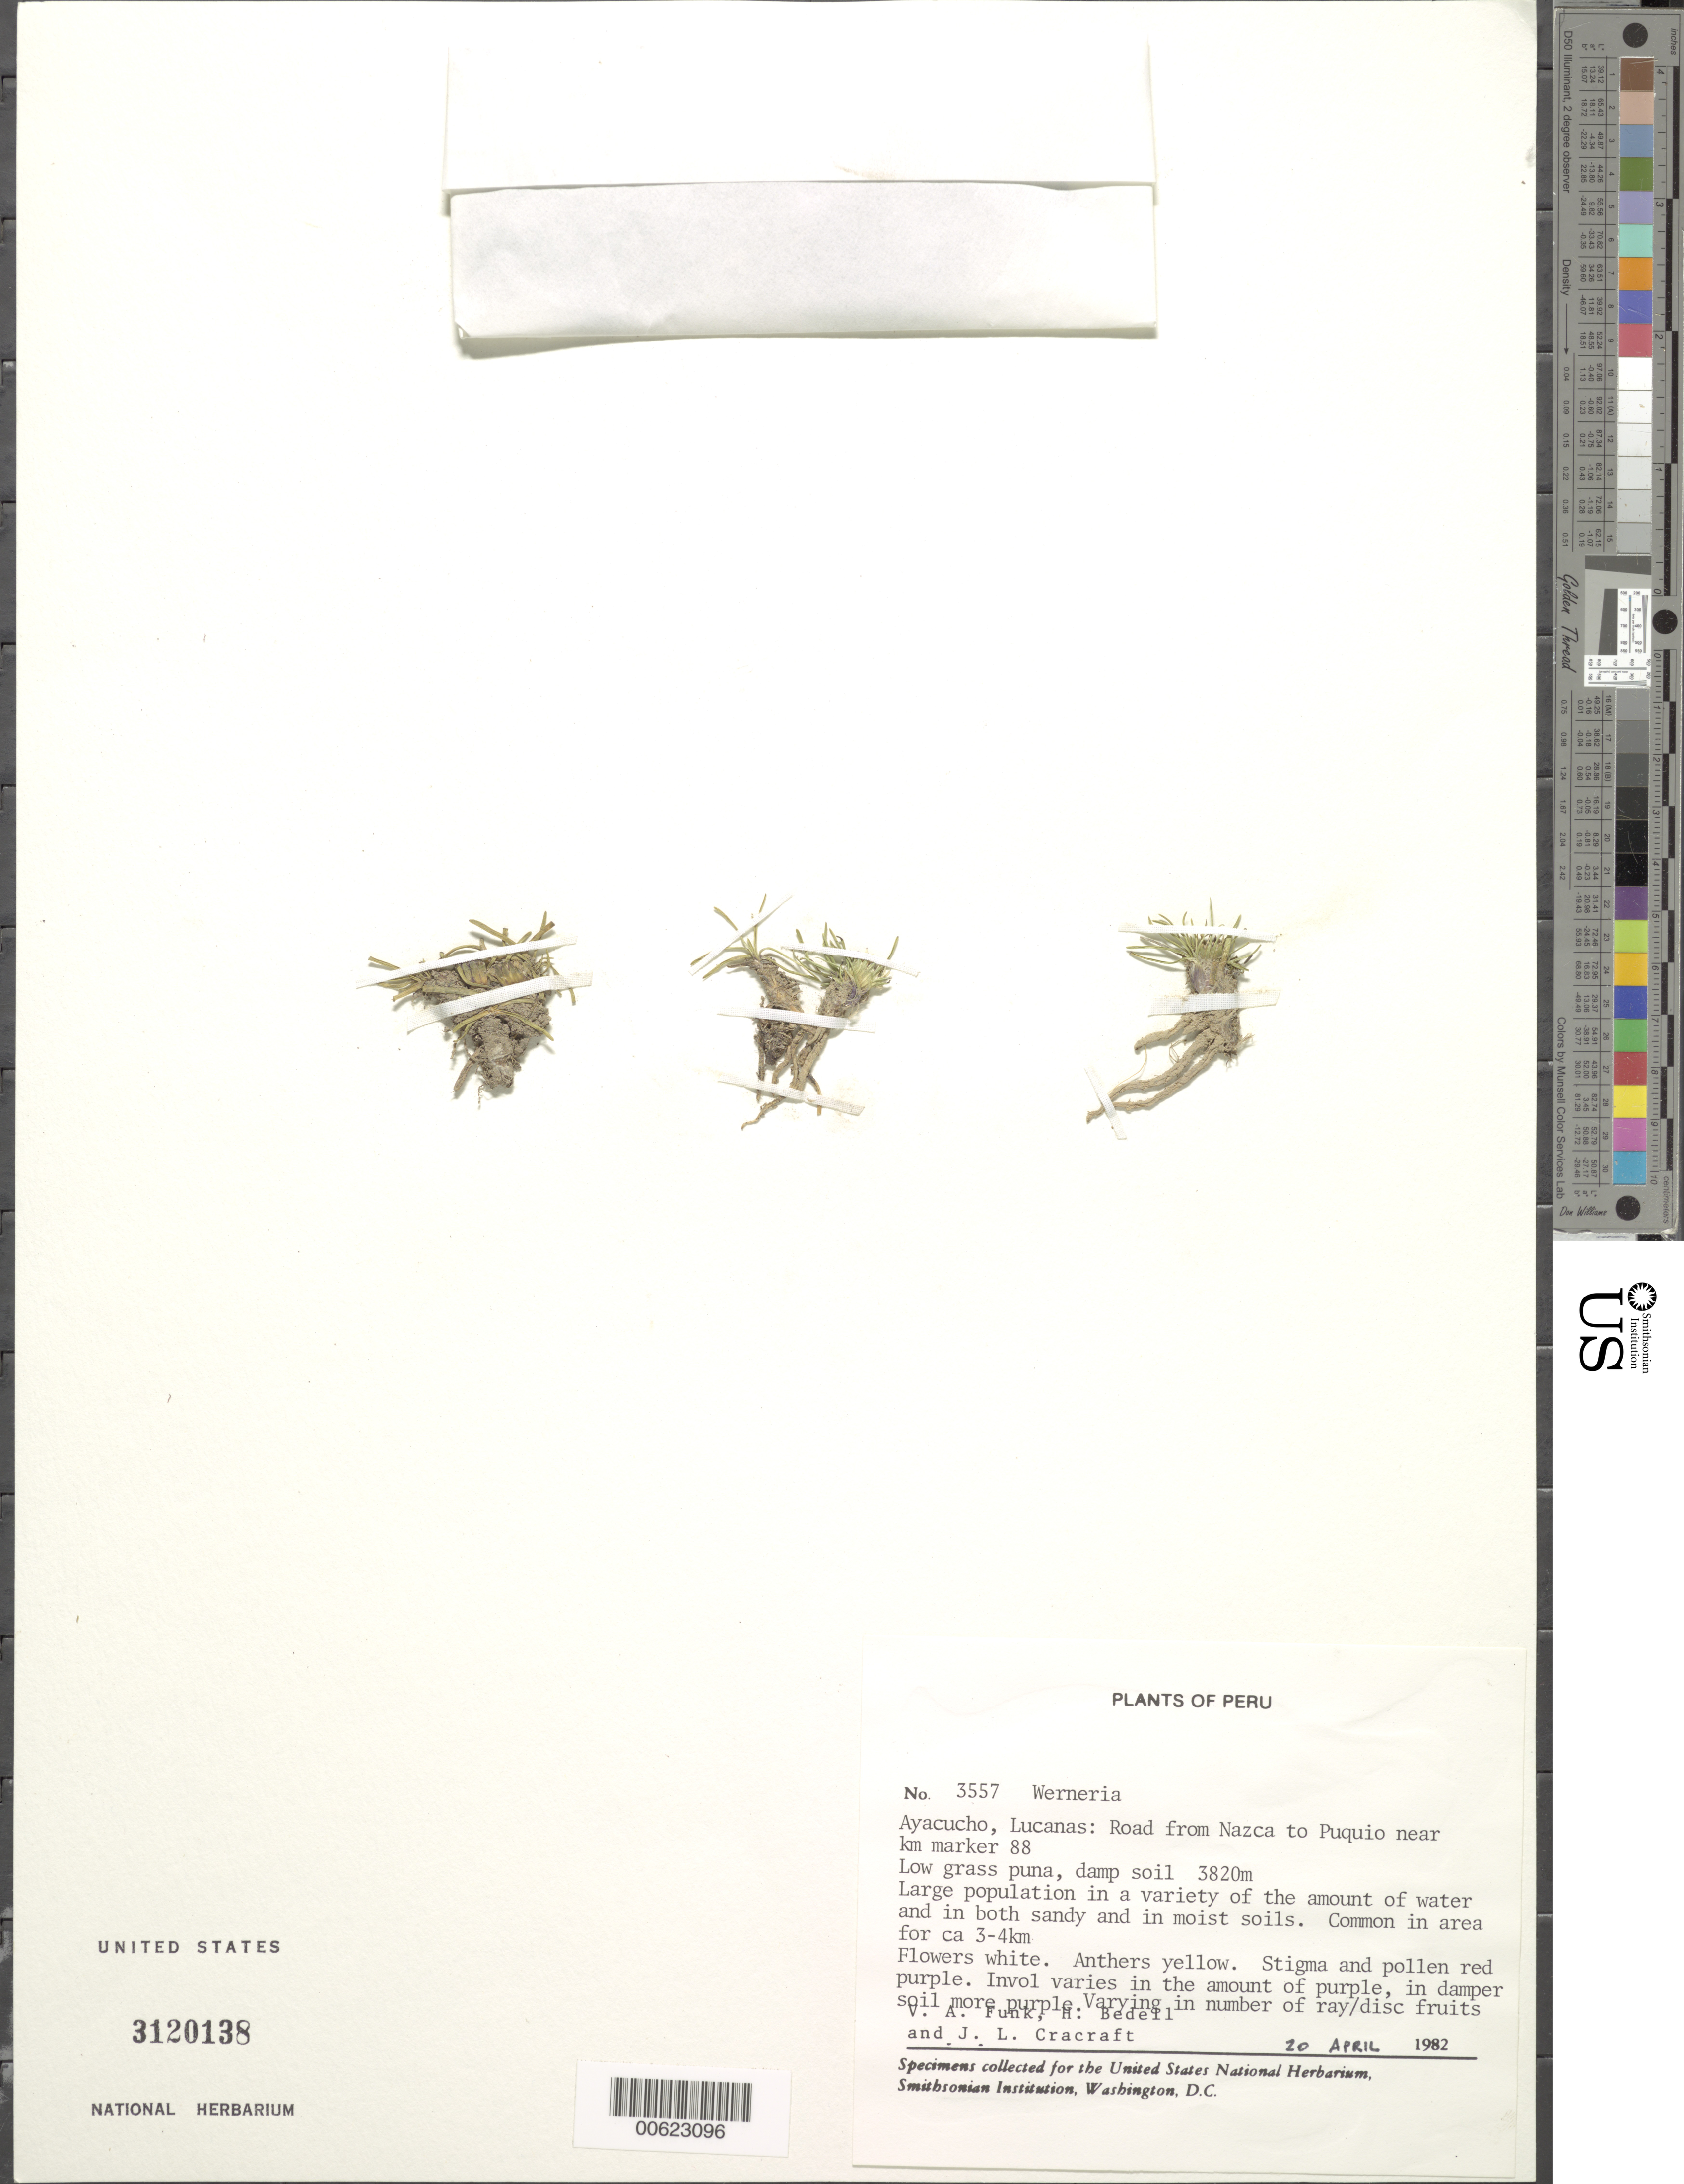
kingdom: Plantae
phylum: Tracheophyta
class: Magnoliopsida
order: Asterales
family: Asteraceae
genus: Werneria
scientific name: Werneria caespitosa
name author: Wedd.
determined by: Funk, Vicki A., (BOT), Smithsonian Institution - National Museum of Natural History (UNITED STATES)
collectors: V. Funk & et al.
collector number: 3557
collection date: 1982-05-22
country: Peru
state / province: Ayacucho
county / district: Lucanas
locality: Nazca to Puquio near km 88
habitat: Low grass puna, damp soil, large population, variety of soil and dampness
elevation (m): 3820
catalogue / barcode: US 3120138